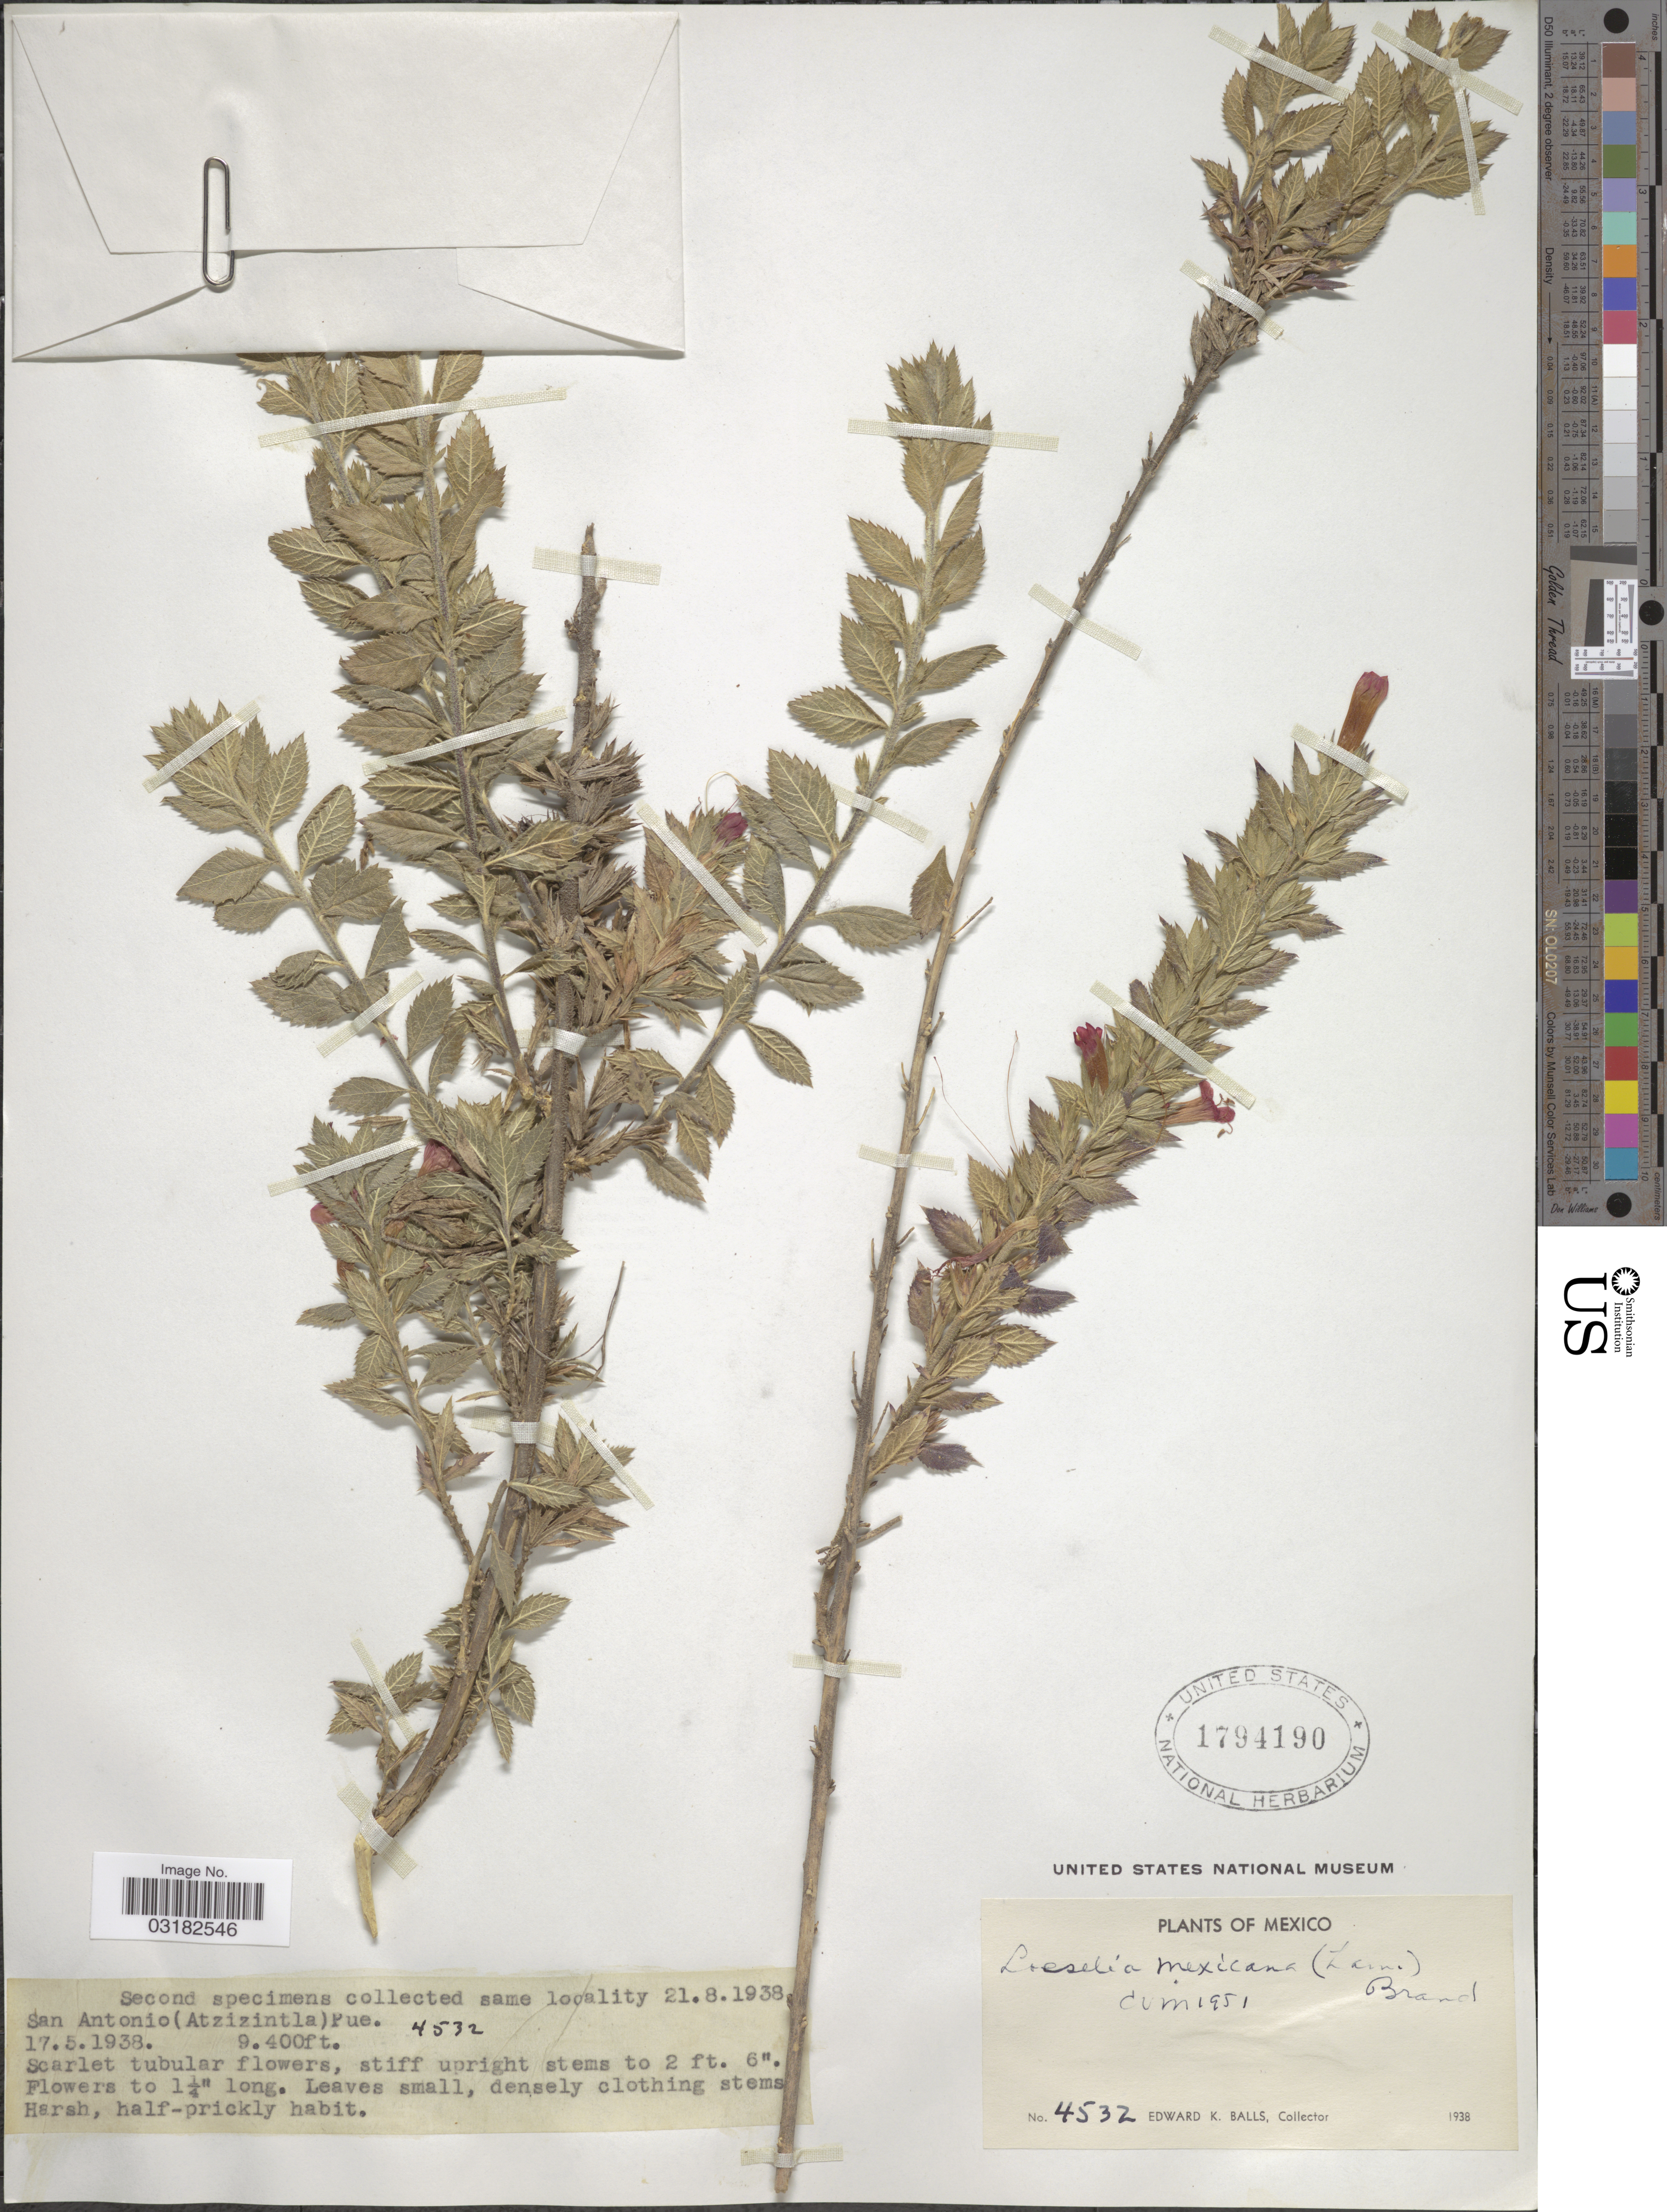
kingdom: Plantae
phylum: Tracheophyta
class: Magnoliopsida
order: Ericales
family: Polemoniaceae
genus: Loeselia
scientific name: Loeselia mexicana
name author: (Lam.) Brand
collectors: E. K. Balls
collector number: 4532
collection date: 1938-05-17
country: Mexico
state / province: Puebla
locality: San Antonio (Atzizintla).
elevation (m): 2865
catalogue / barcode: US 1794190